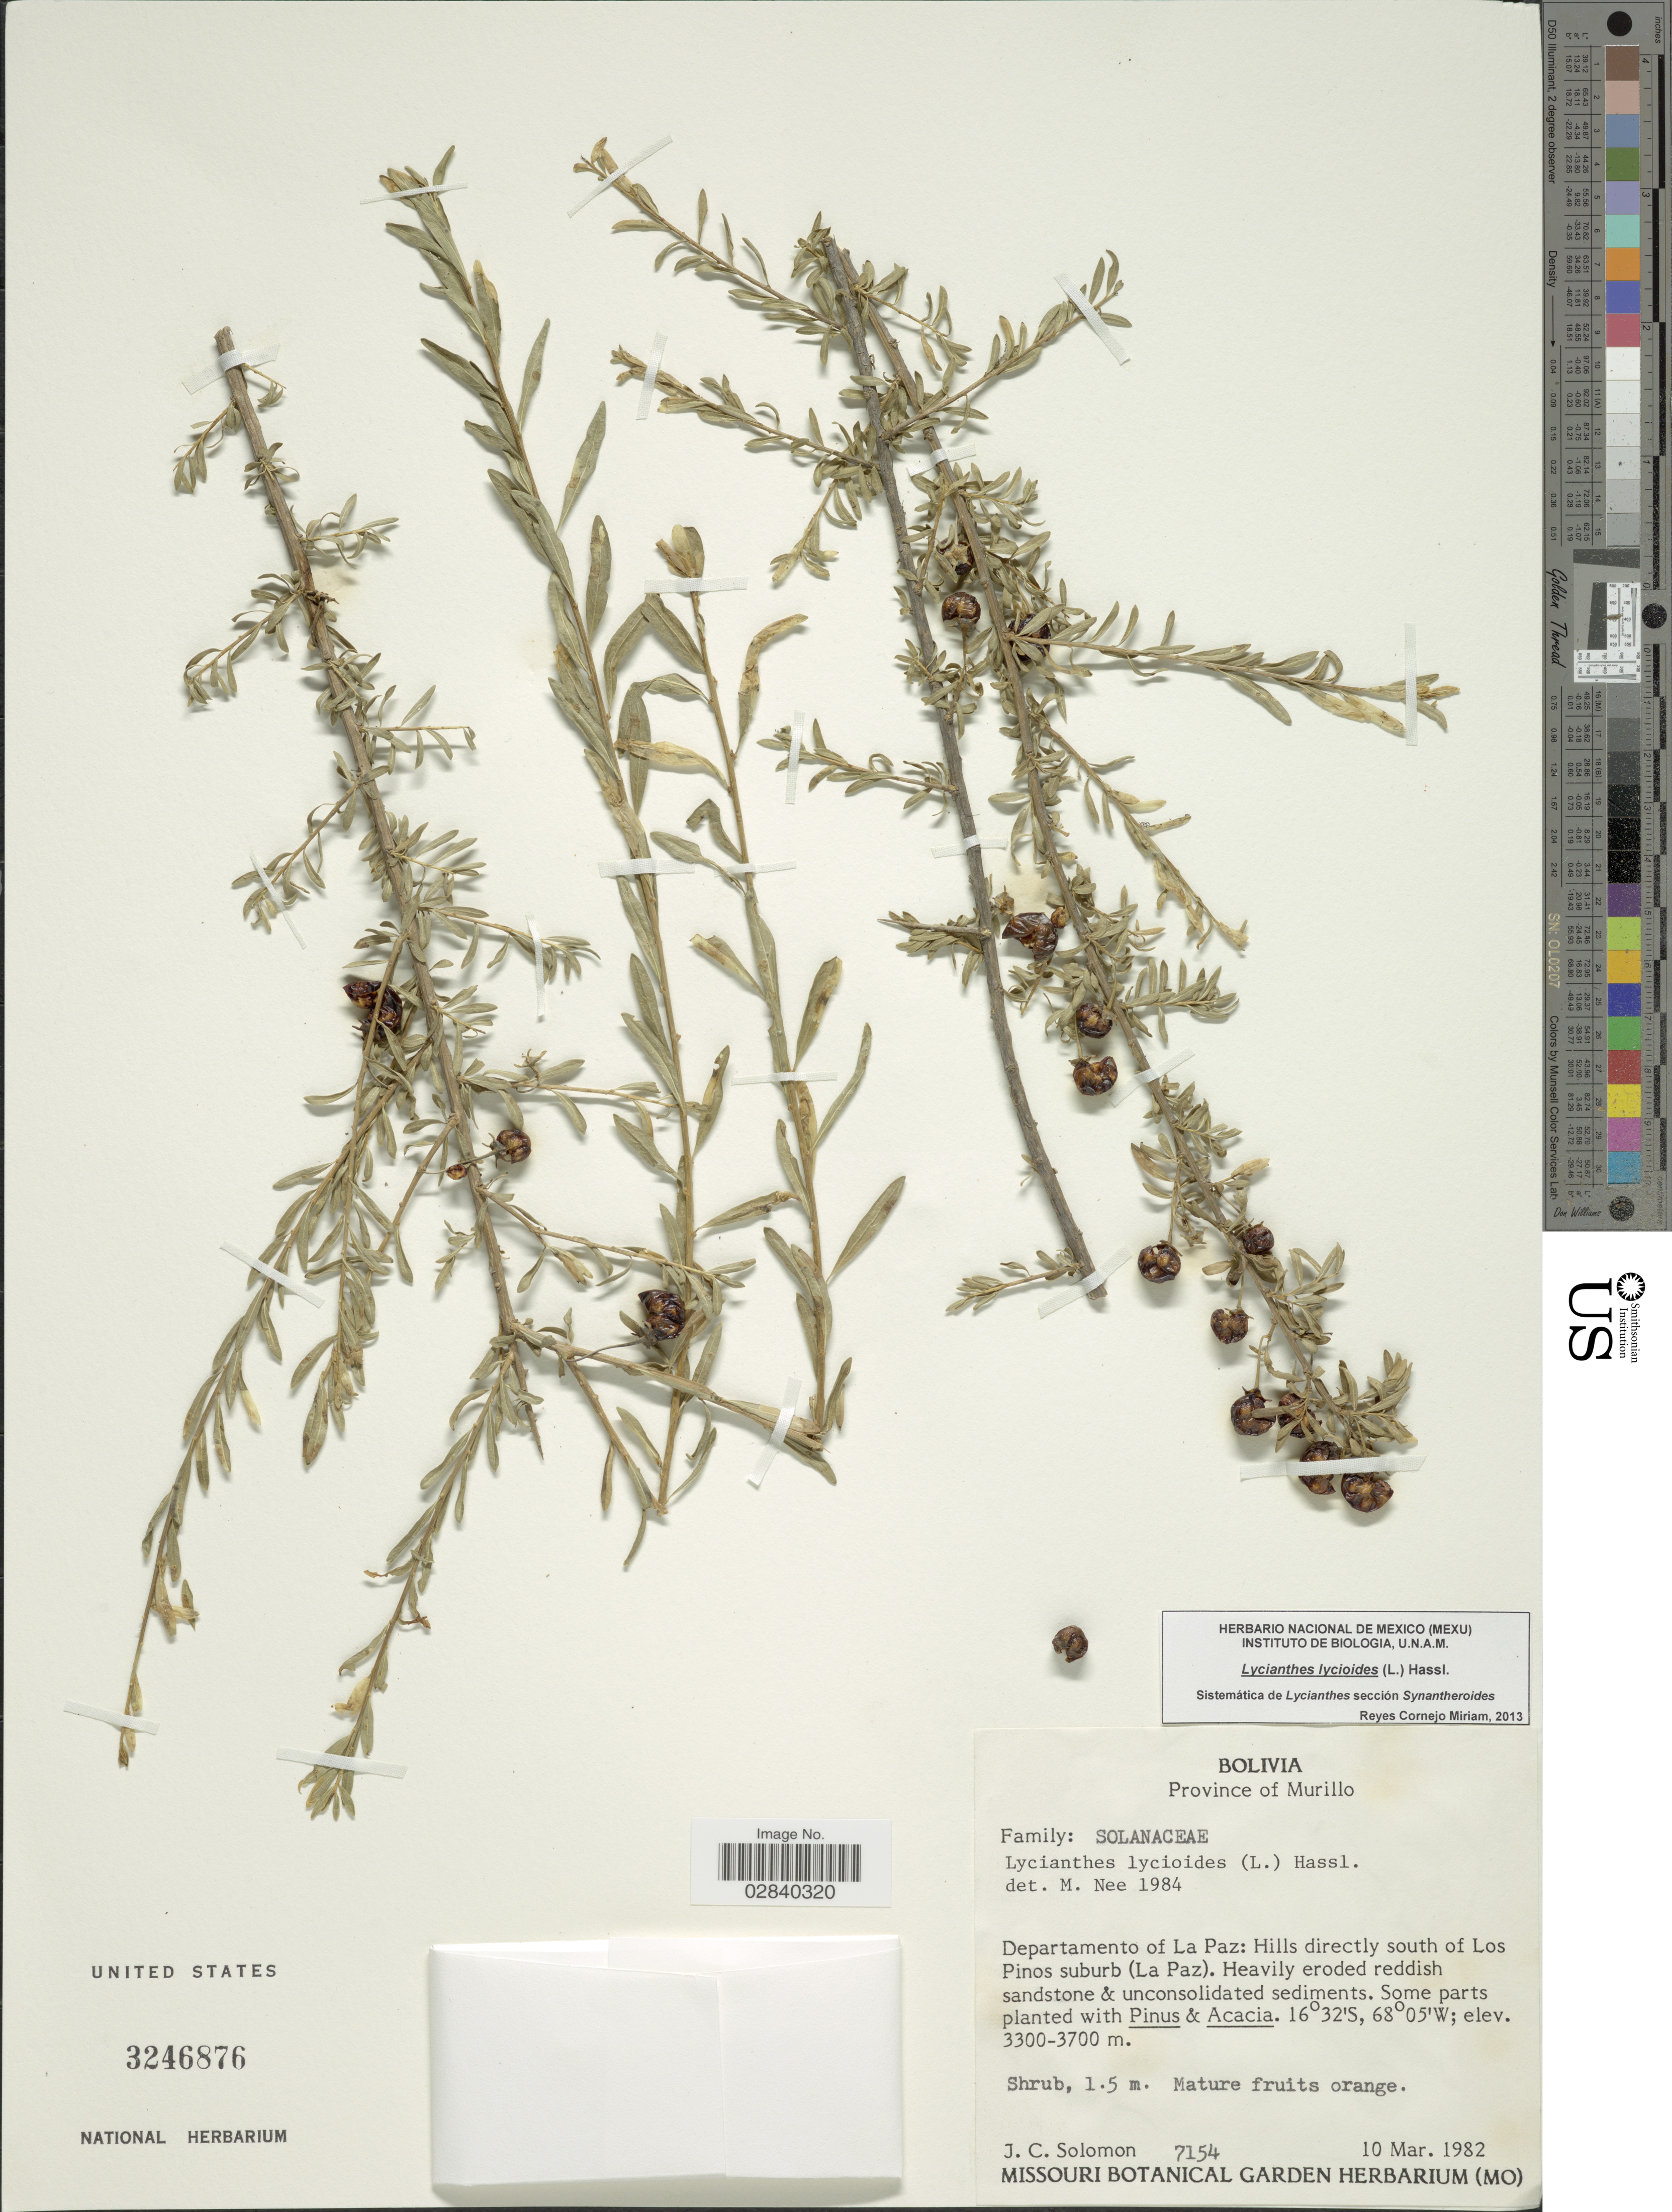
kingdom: Plantae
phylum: Tracheophyta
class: Magnoliopsida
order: Solanales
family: Solanaceae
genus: Lycianthes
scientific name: Lycianthes lycioides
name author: (L.) Hassl.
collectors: J. C. Solomon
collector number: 7154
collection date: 1982-03-10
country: Bolivia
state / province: La Paz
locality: Province of Murillo. Departamento of La Paz: Hills directly south of Los Pinos suburb (La Paz).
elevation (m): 3300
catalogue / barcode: US 3246876